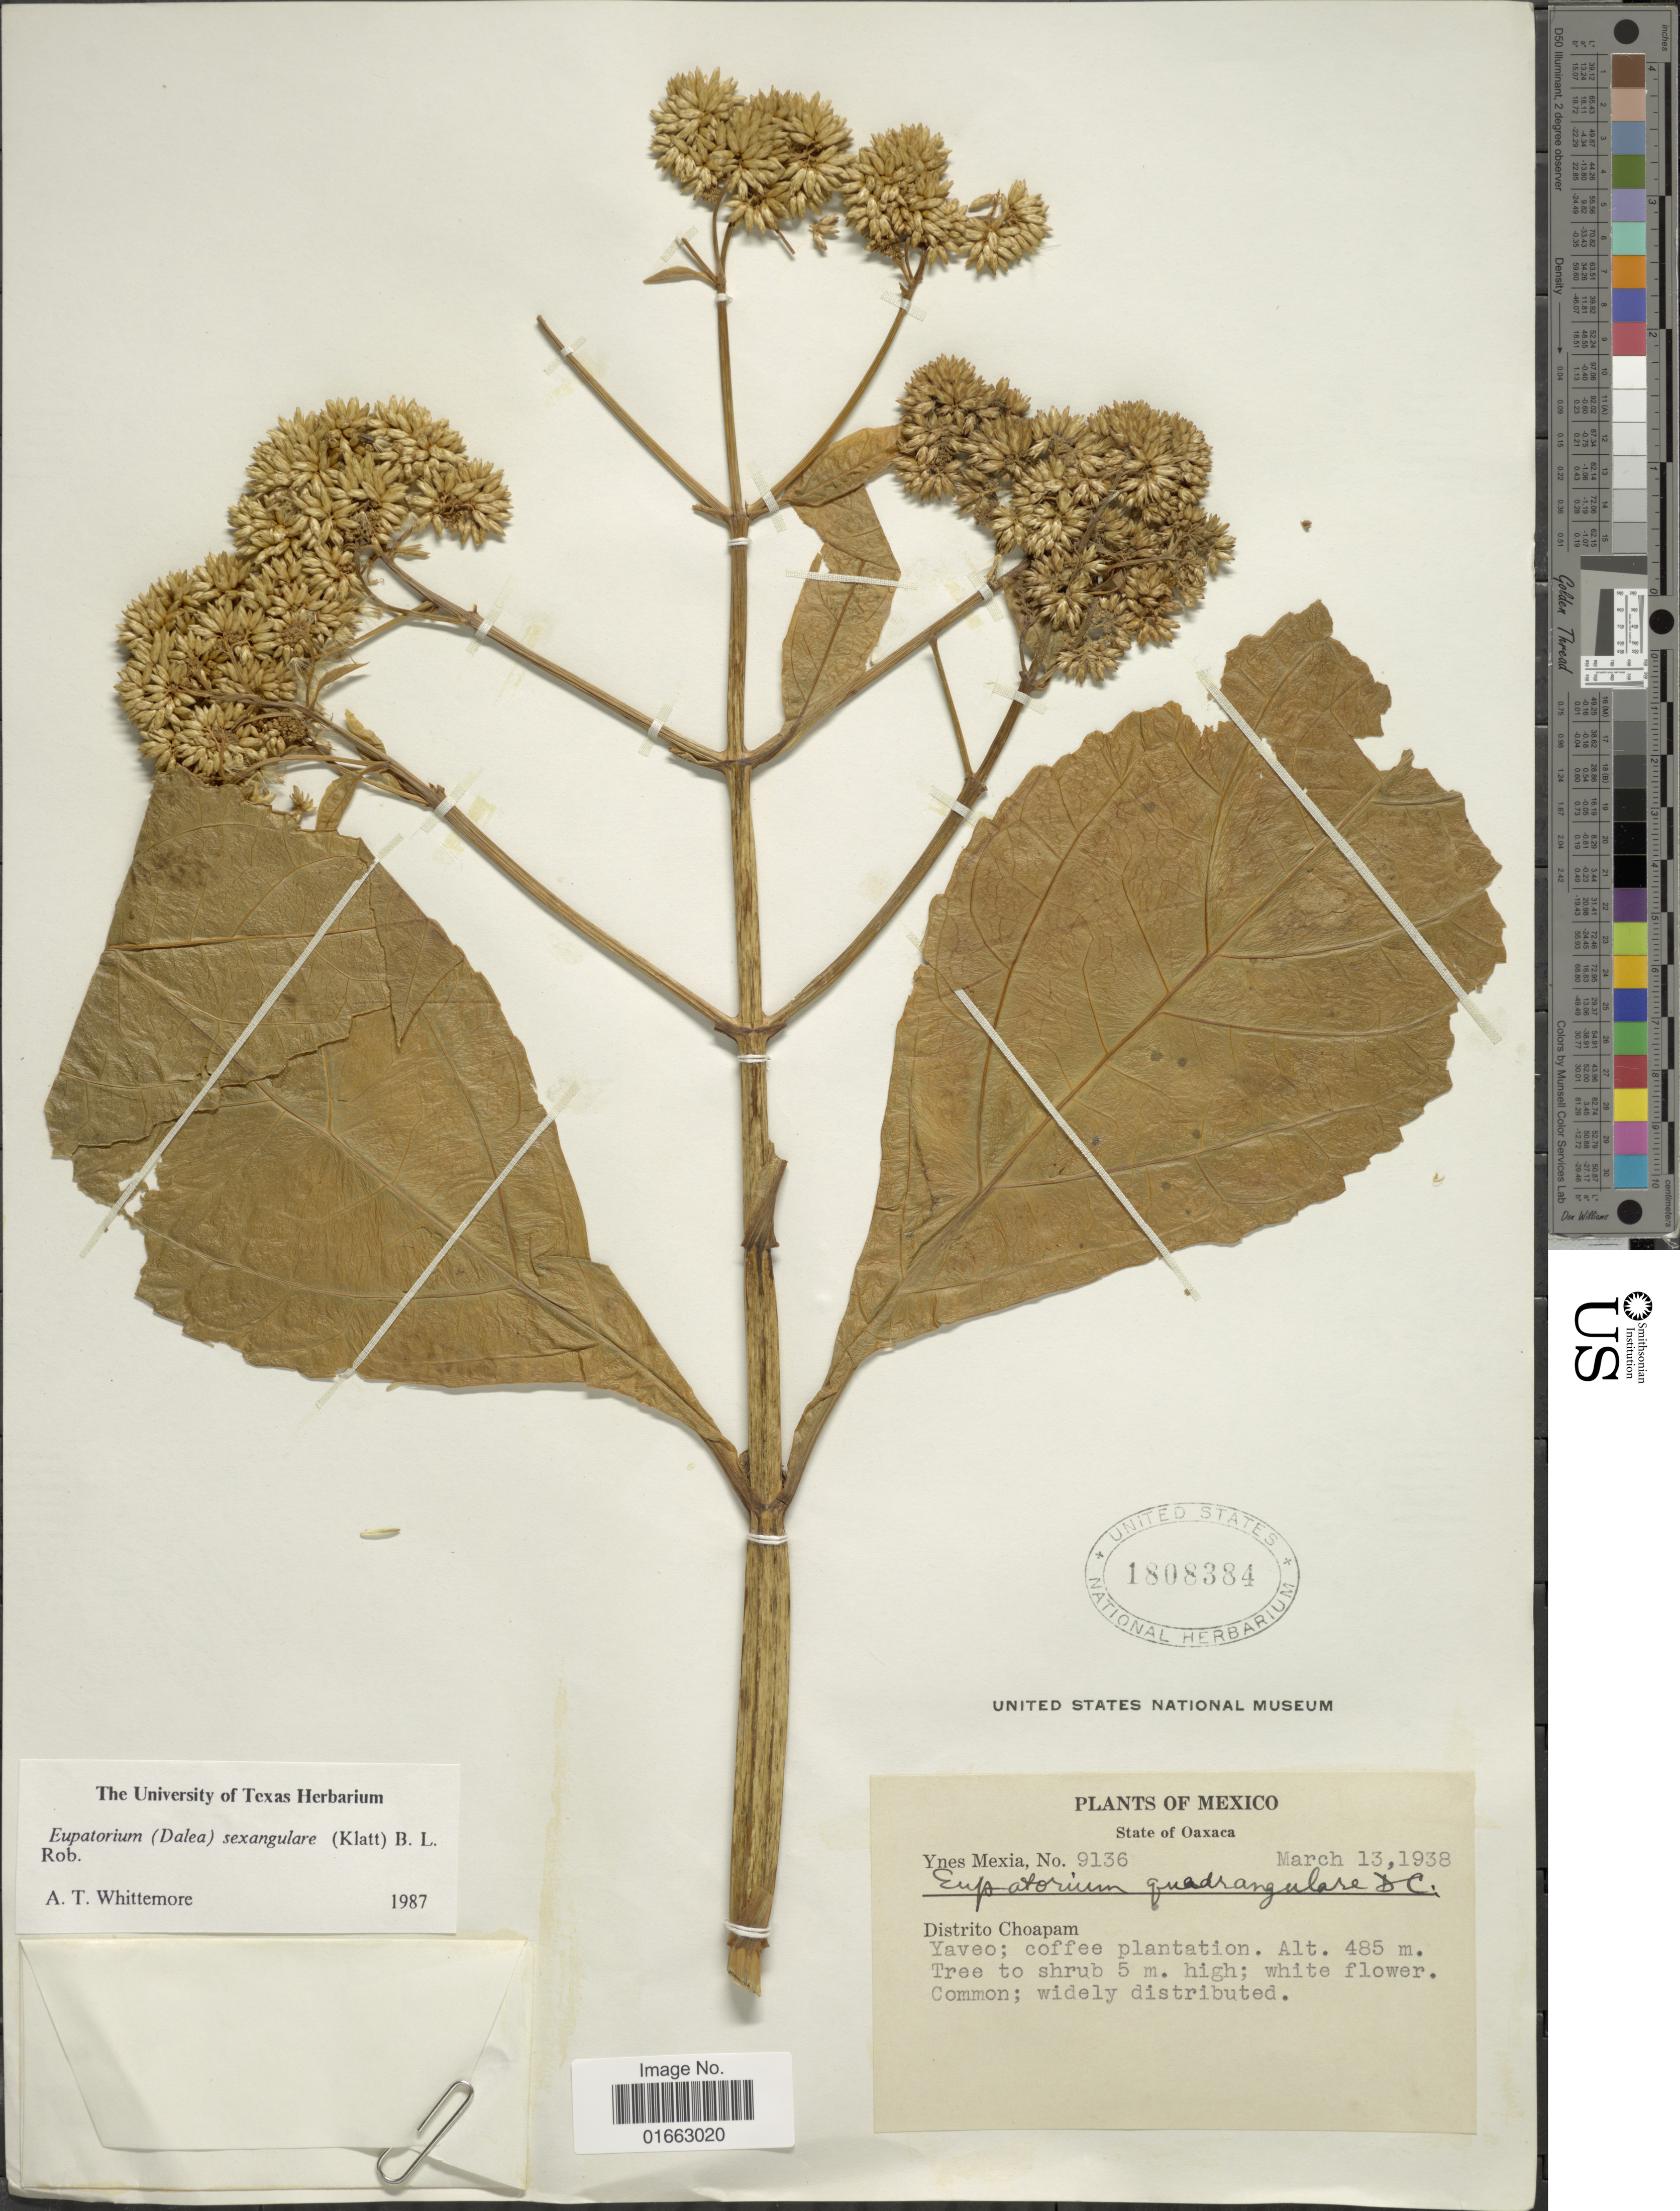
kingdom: Plantae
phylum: Tracheophyta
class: Magnoliopsida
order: Asterales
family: Asteraceae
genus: Critonia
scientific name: Critonia sexangularis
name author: (Klatt) R.M. King & H. Rob.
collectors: Y. Mexia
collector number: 9136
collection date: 1938-03-13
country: Mexico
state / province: Oaxaca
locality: Distrito Choapam, Yaveo; coffee plantation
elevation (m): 485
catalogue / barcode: US 1808384